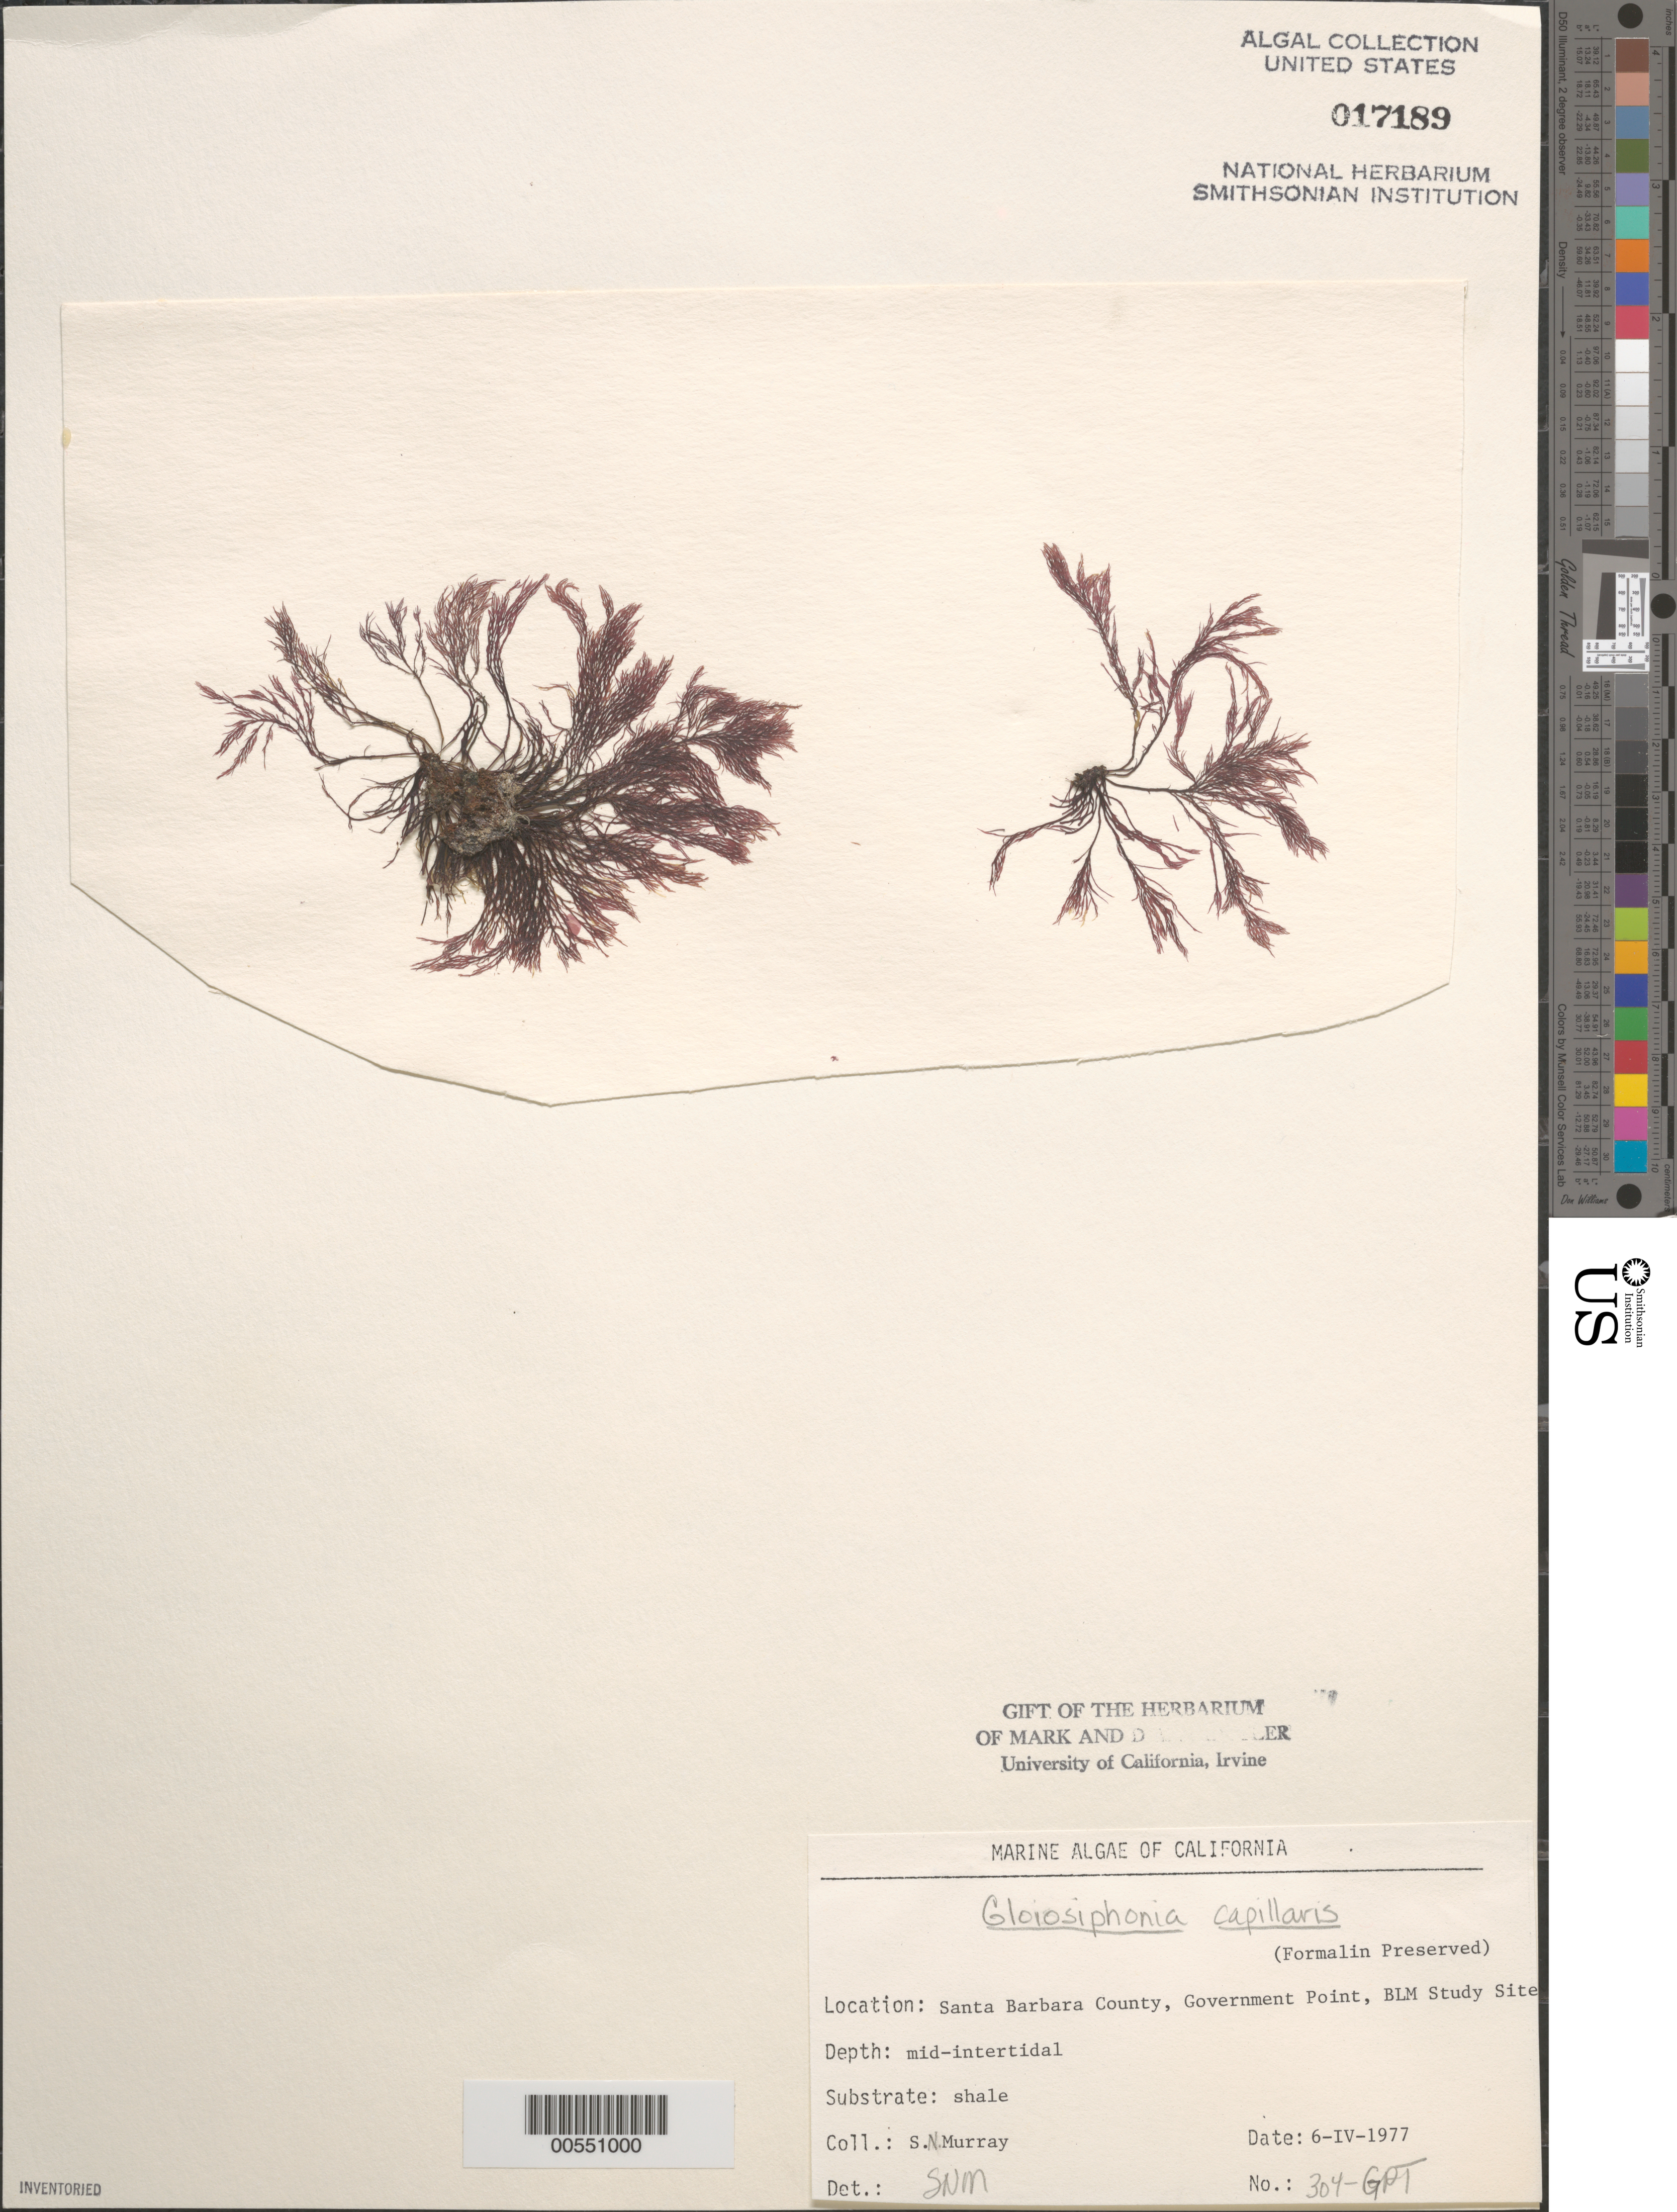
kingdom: Plantae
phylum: Rhodophyta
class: Florideophyceae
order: Gigartinales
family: Gloiosiphoniaceae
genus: Gloiosiphonia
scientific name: Gloiosiphonia capillaris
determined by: Murray, S. N.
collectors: S. N. Murray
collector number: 304-gpt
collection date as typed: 06 Apr 1977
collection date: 1977-04-06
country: United States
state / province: California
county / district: Santa Barbara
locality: Government Point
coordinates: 34 26'31"N, 120 24'06"W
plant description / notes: BLM-SOCALBIGHT Rocky Intertidal Survey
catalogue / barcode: US 17189